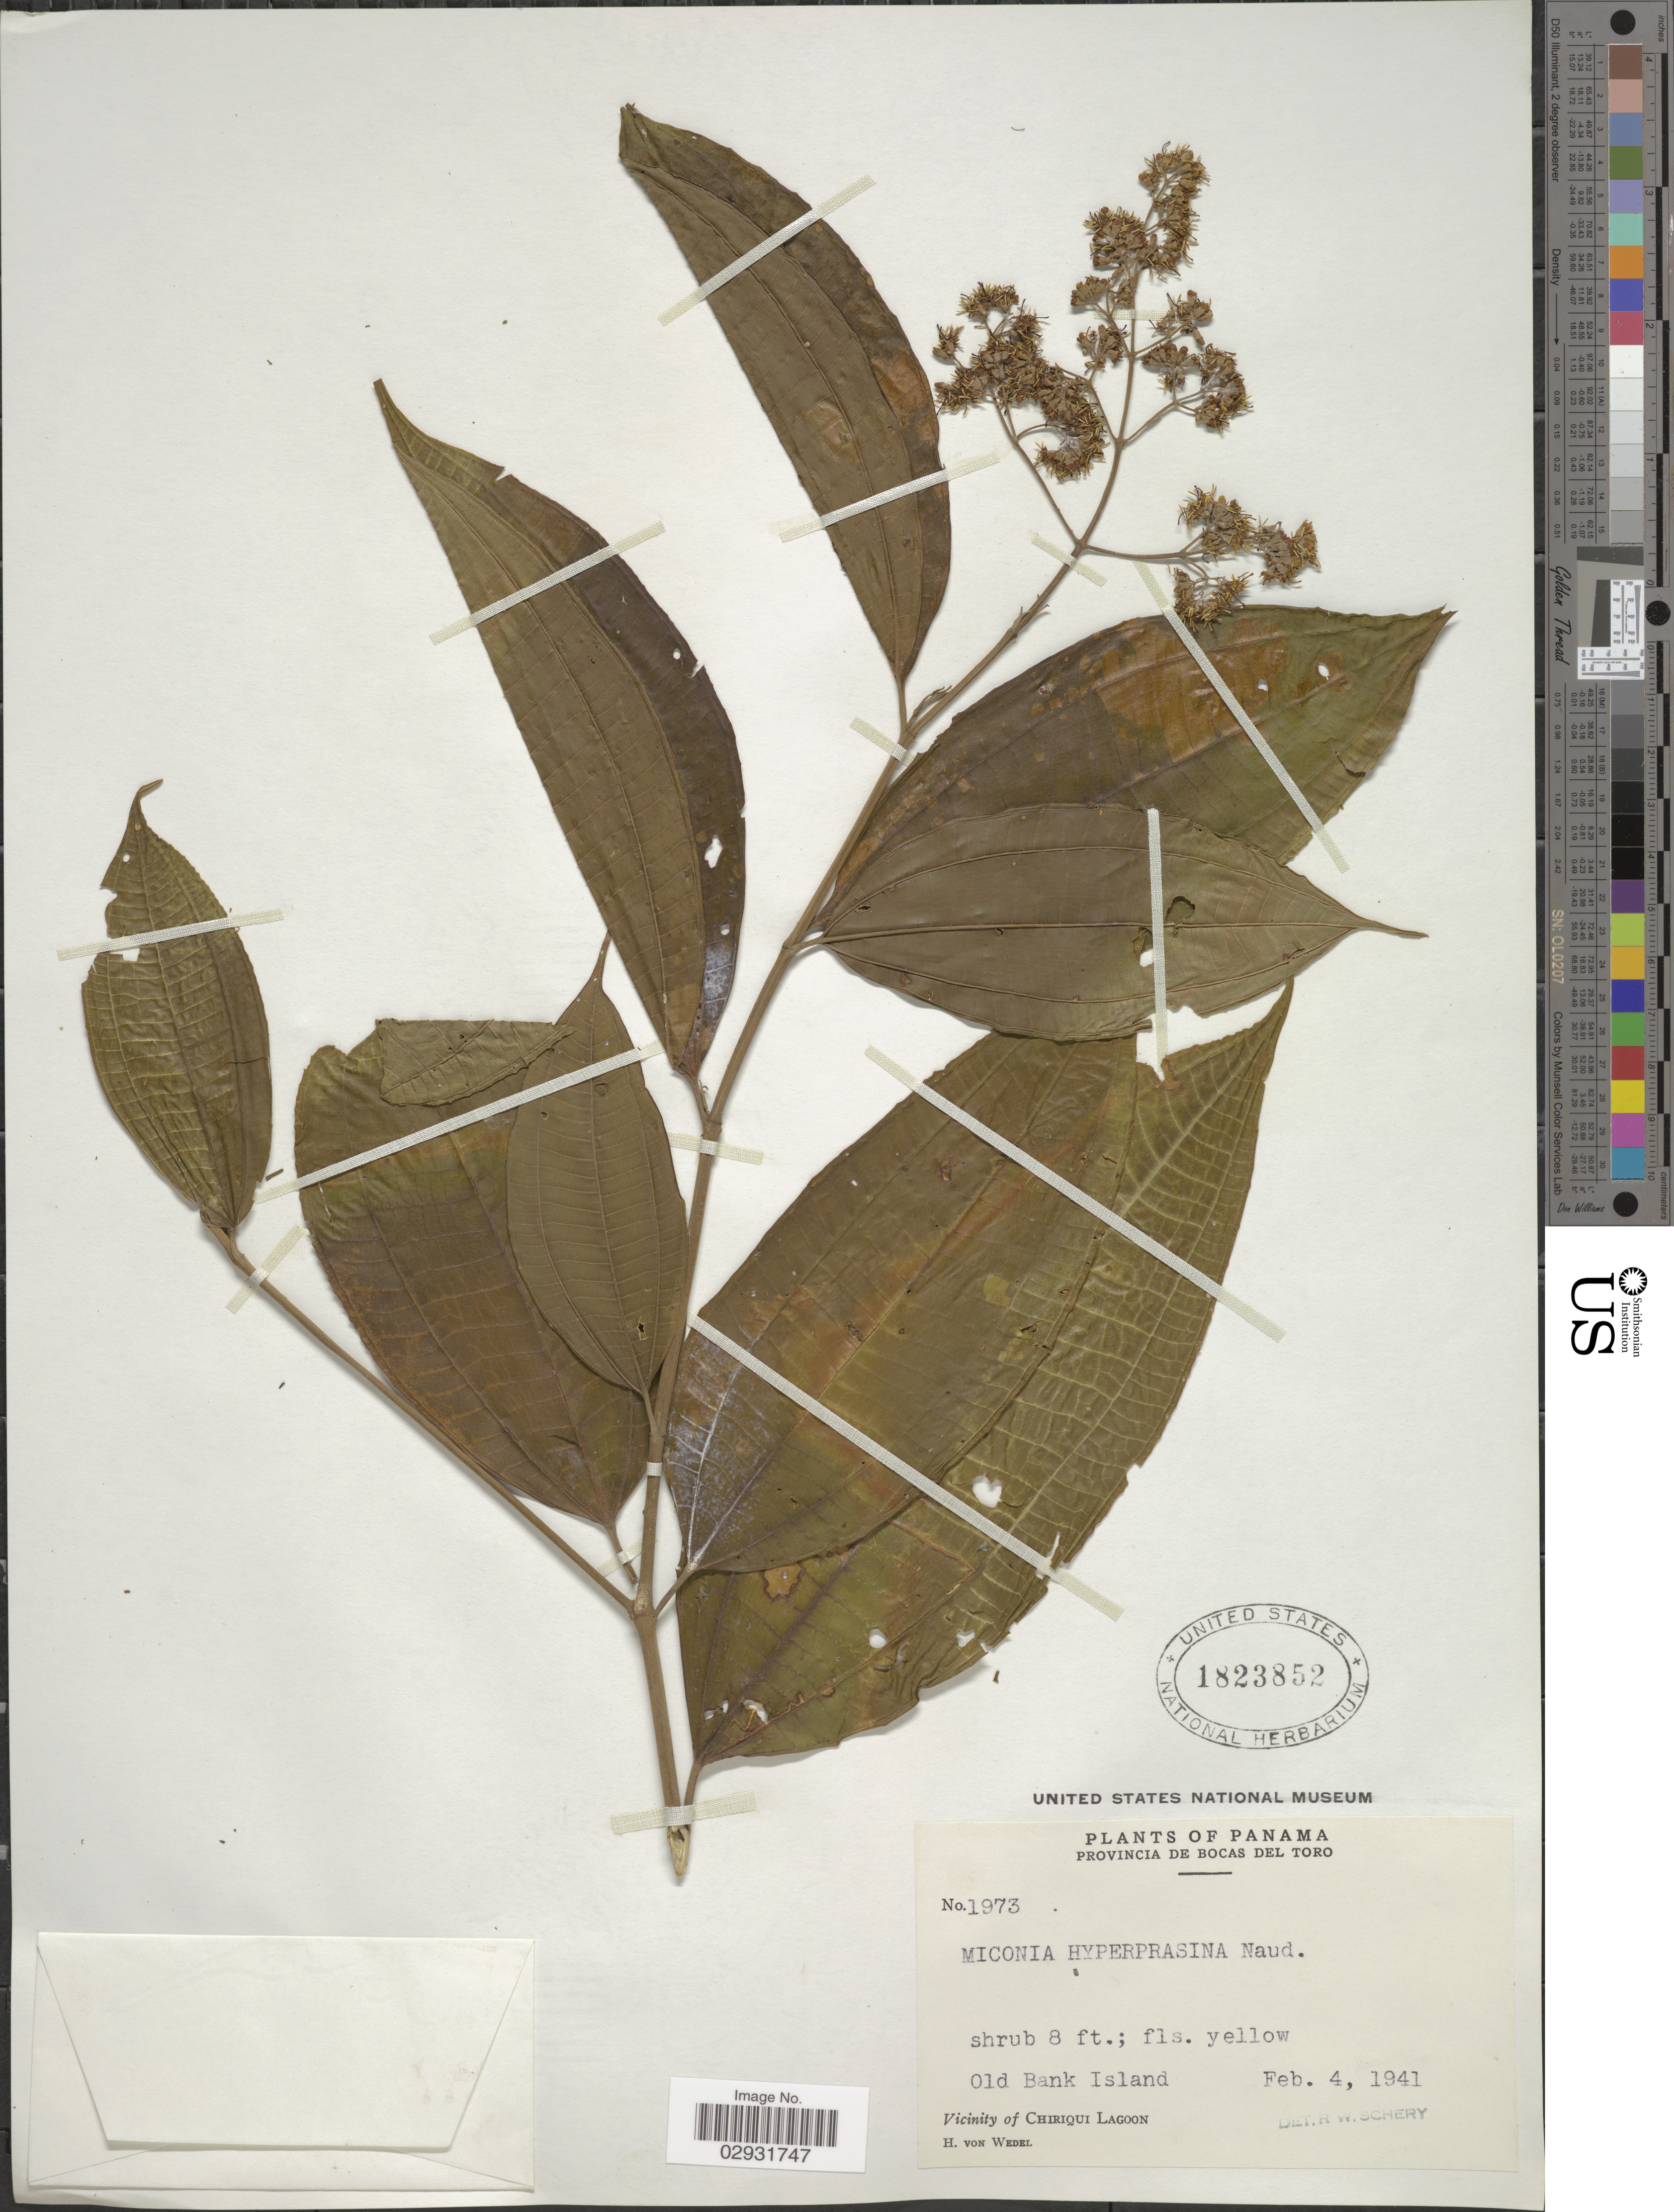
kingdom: Plantae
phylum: Tracheophyta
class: Magnoliopsida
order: Myrtales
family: Melastomataceae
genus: Miconia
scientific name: Miconia affinis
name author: DC.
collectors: H. von Wedel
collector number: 1973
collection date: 1941-02-04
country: Panama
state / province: Bocas del Toro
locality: Provincia de Bocas del Toro. Old Bank Island. Vicinity of Chiriqui Lagoon.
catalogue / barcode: US 1823852